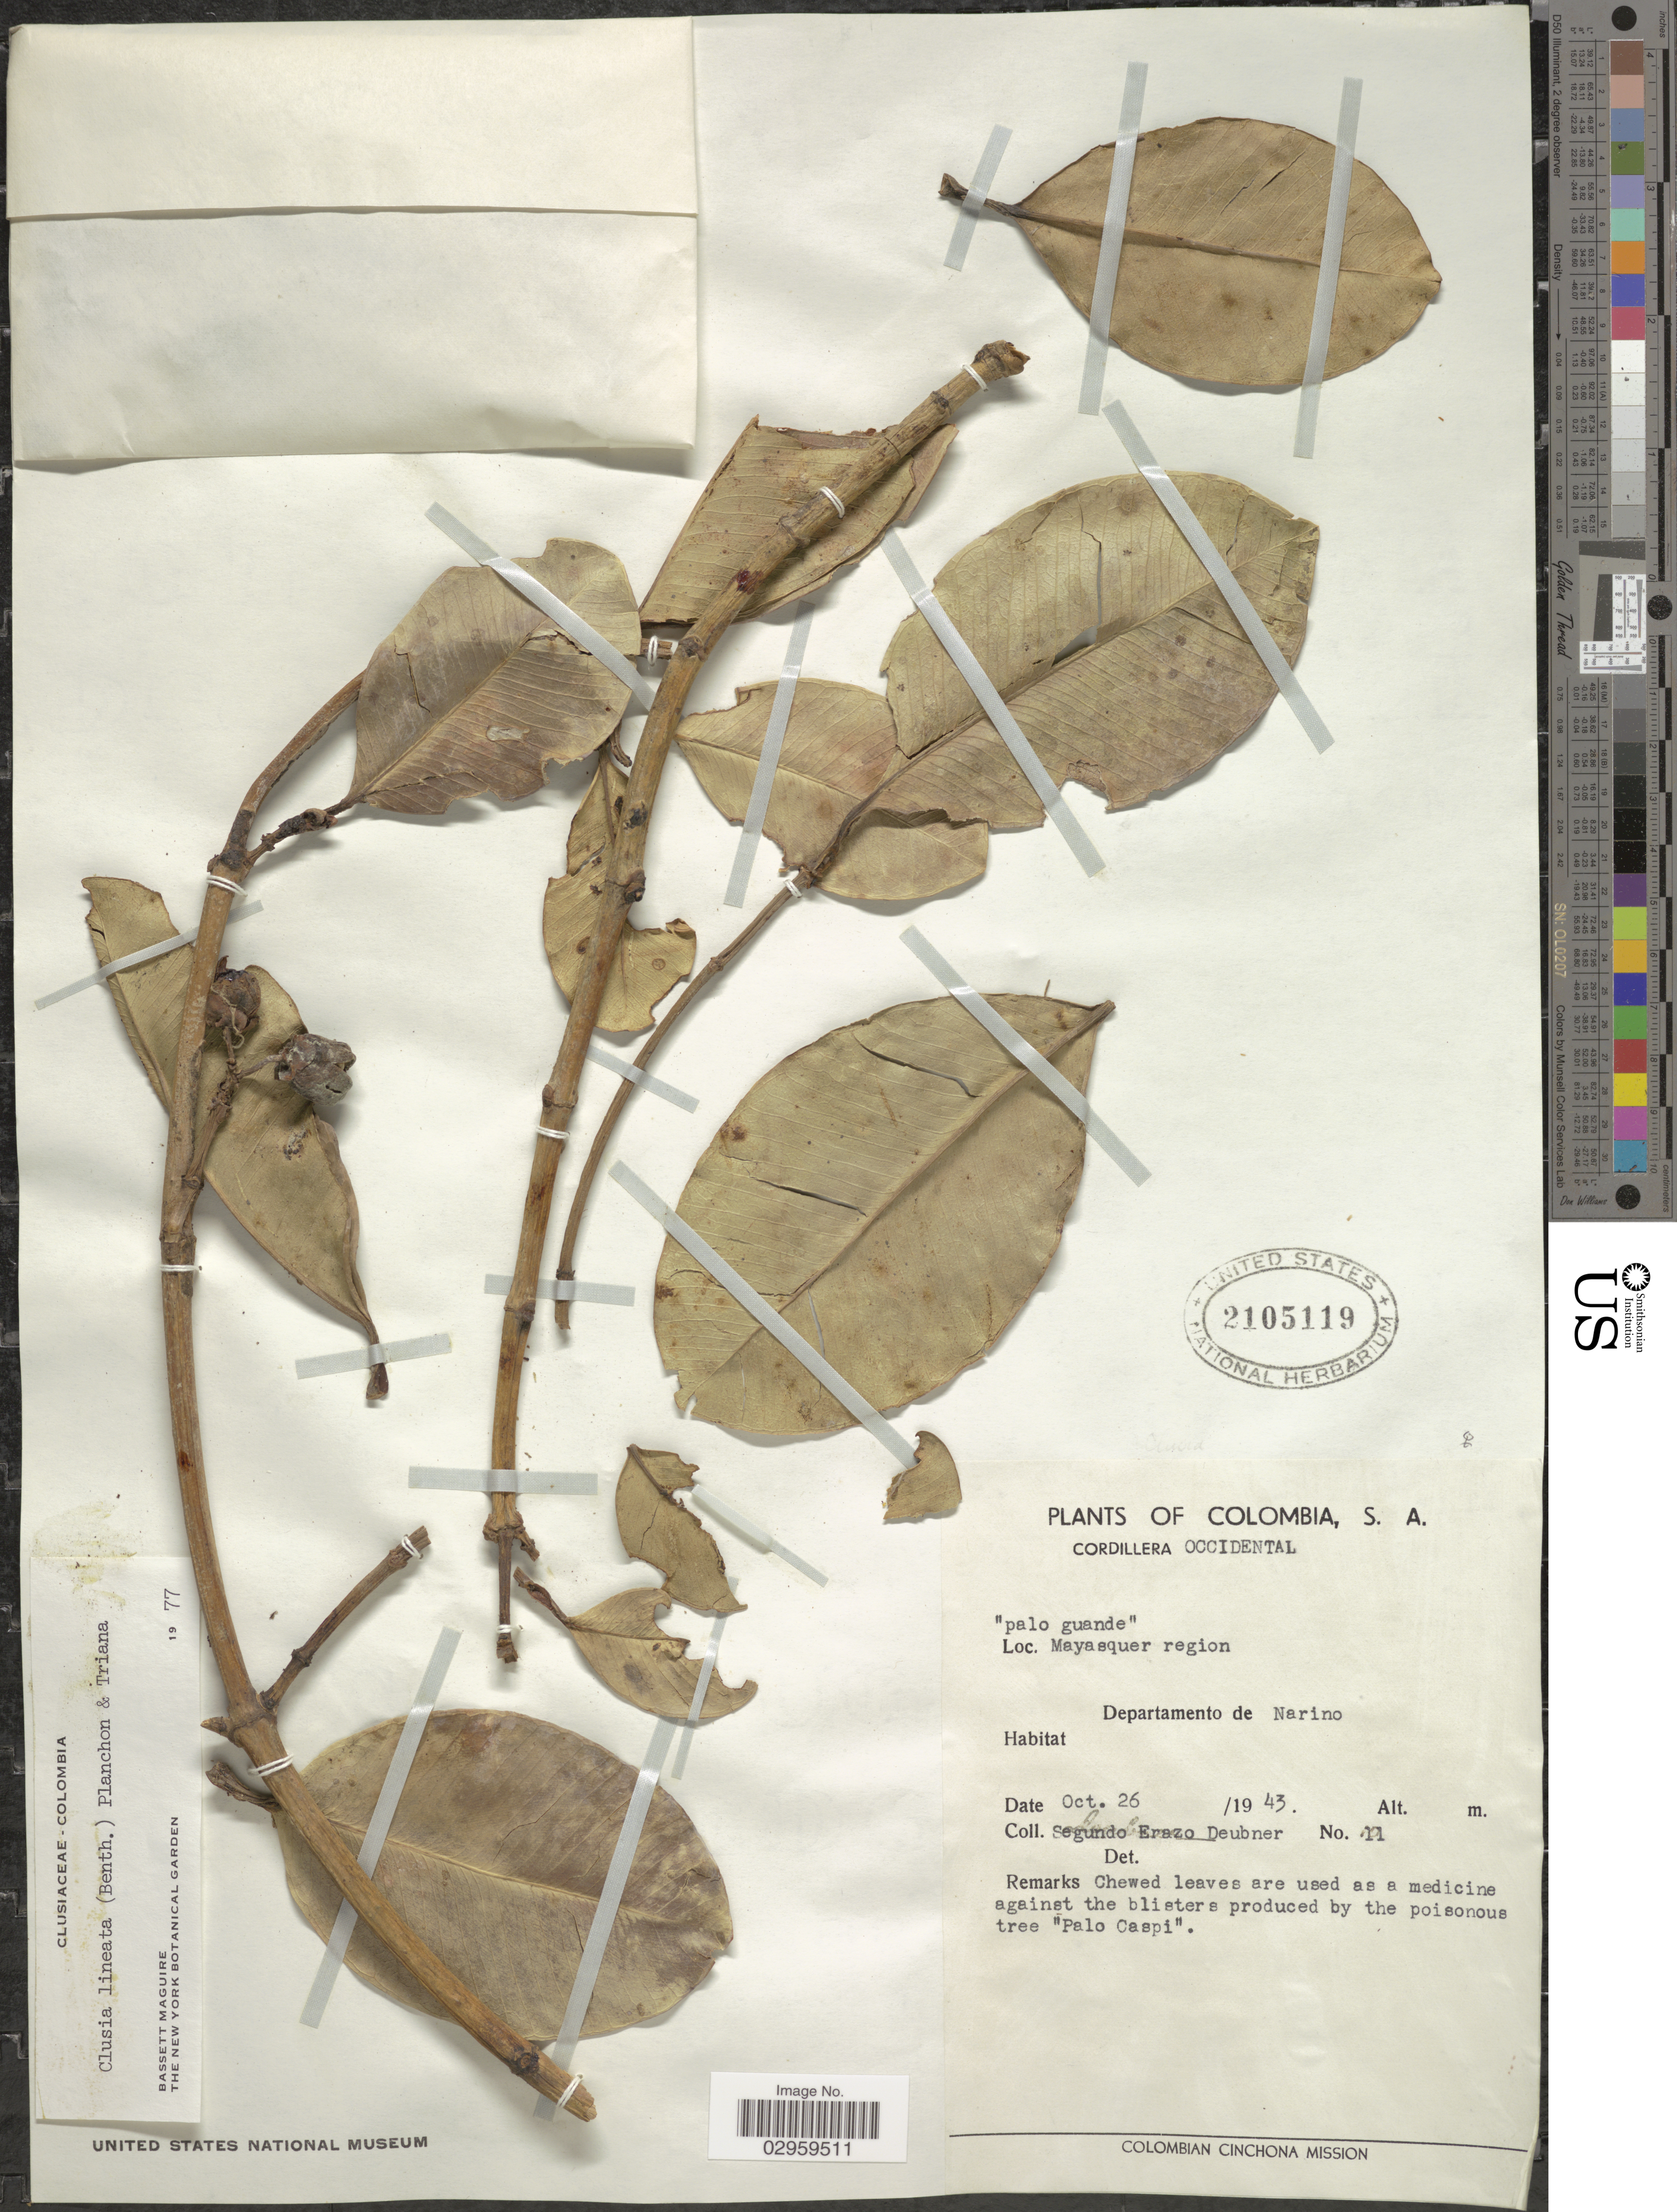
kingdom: Plantae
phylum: Tracheophyta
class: Magnoliopsida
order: Malpighiales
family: Clusiaceae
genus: Clusia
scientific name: Clusia lineata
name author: (Benth.) Planch. & Triana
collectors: Deubner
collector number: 11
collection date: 1943-10-26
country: Colombia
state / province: Nariño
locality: Cordillera Occidental. Mayasquer region. Departamento de Narino.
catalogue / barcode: US 2105119